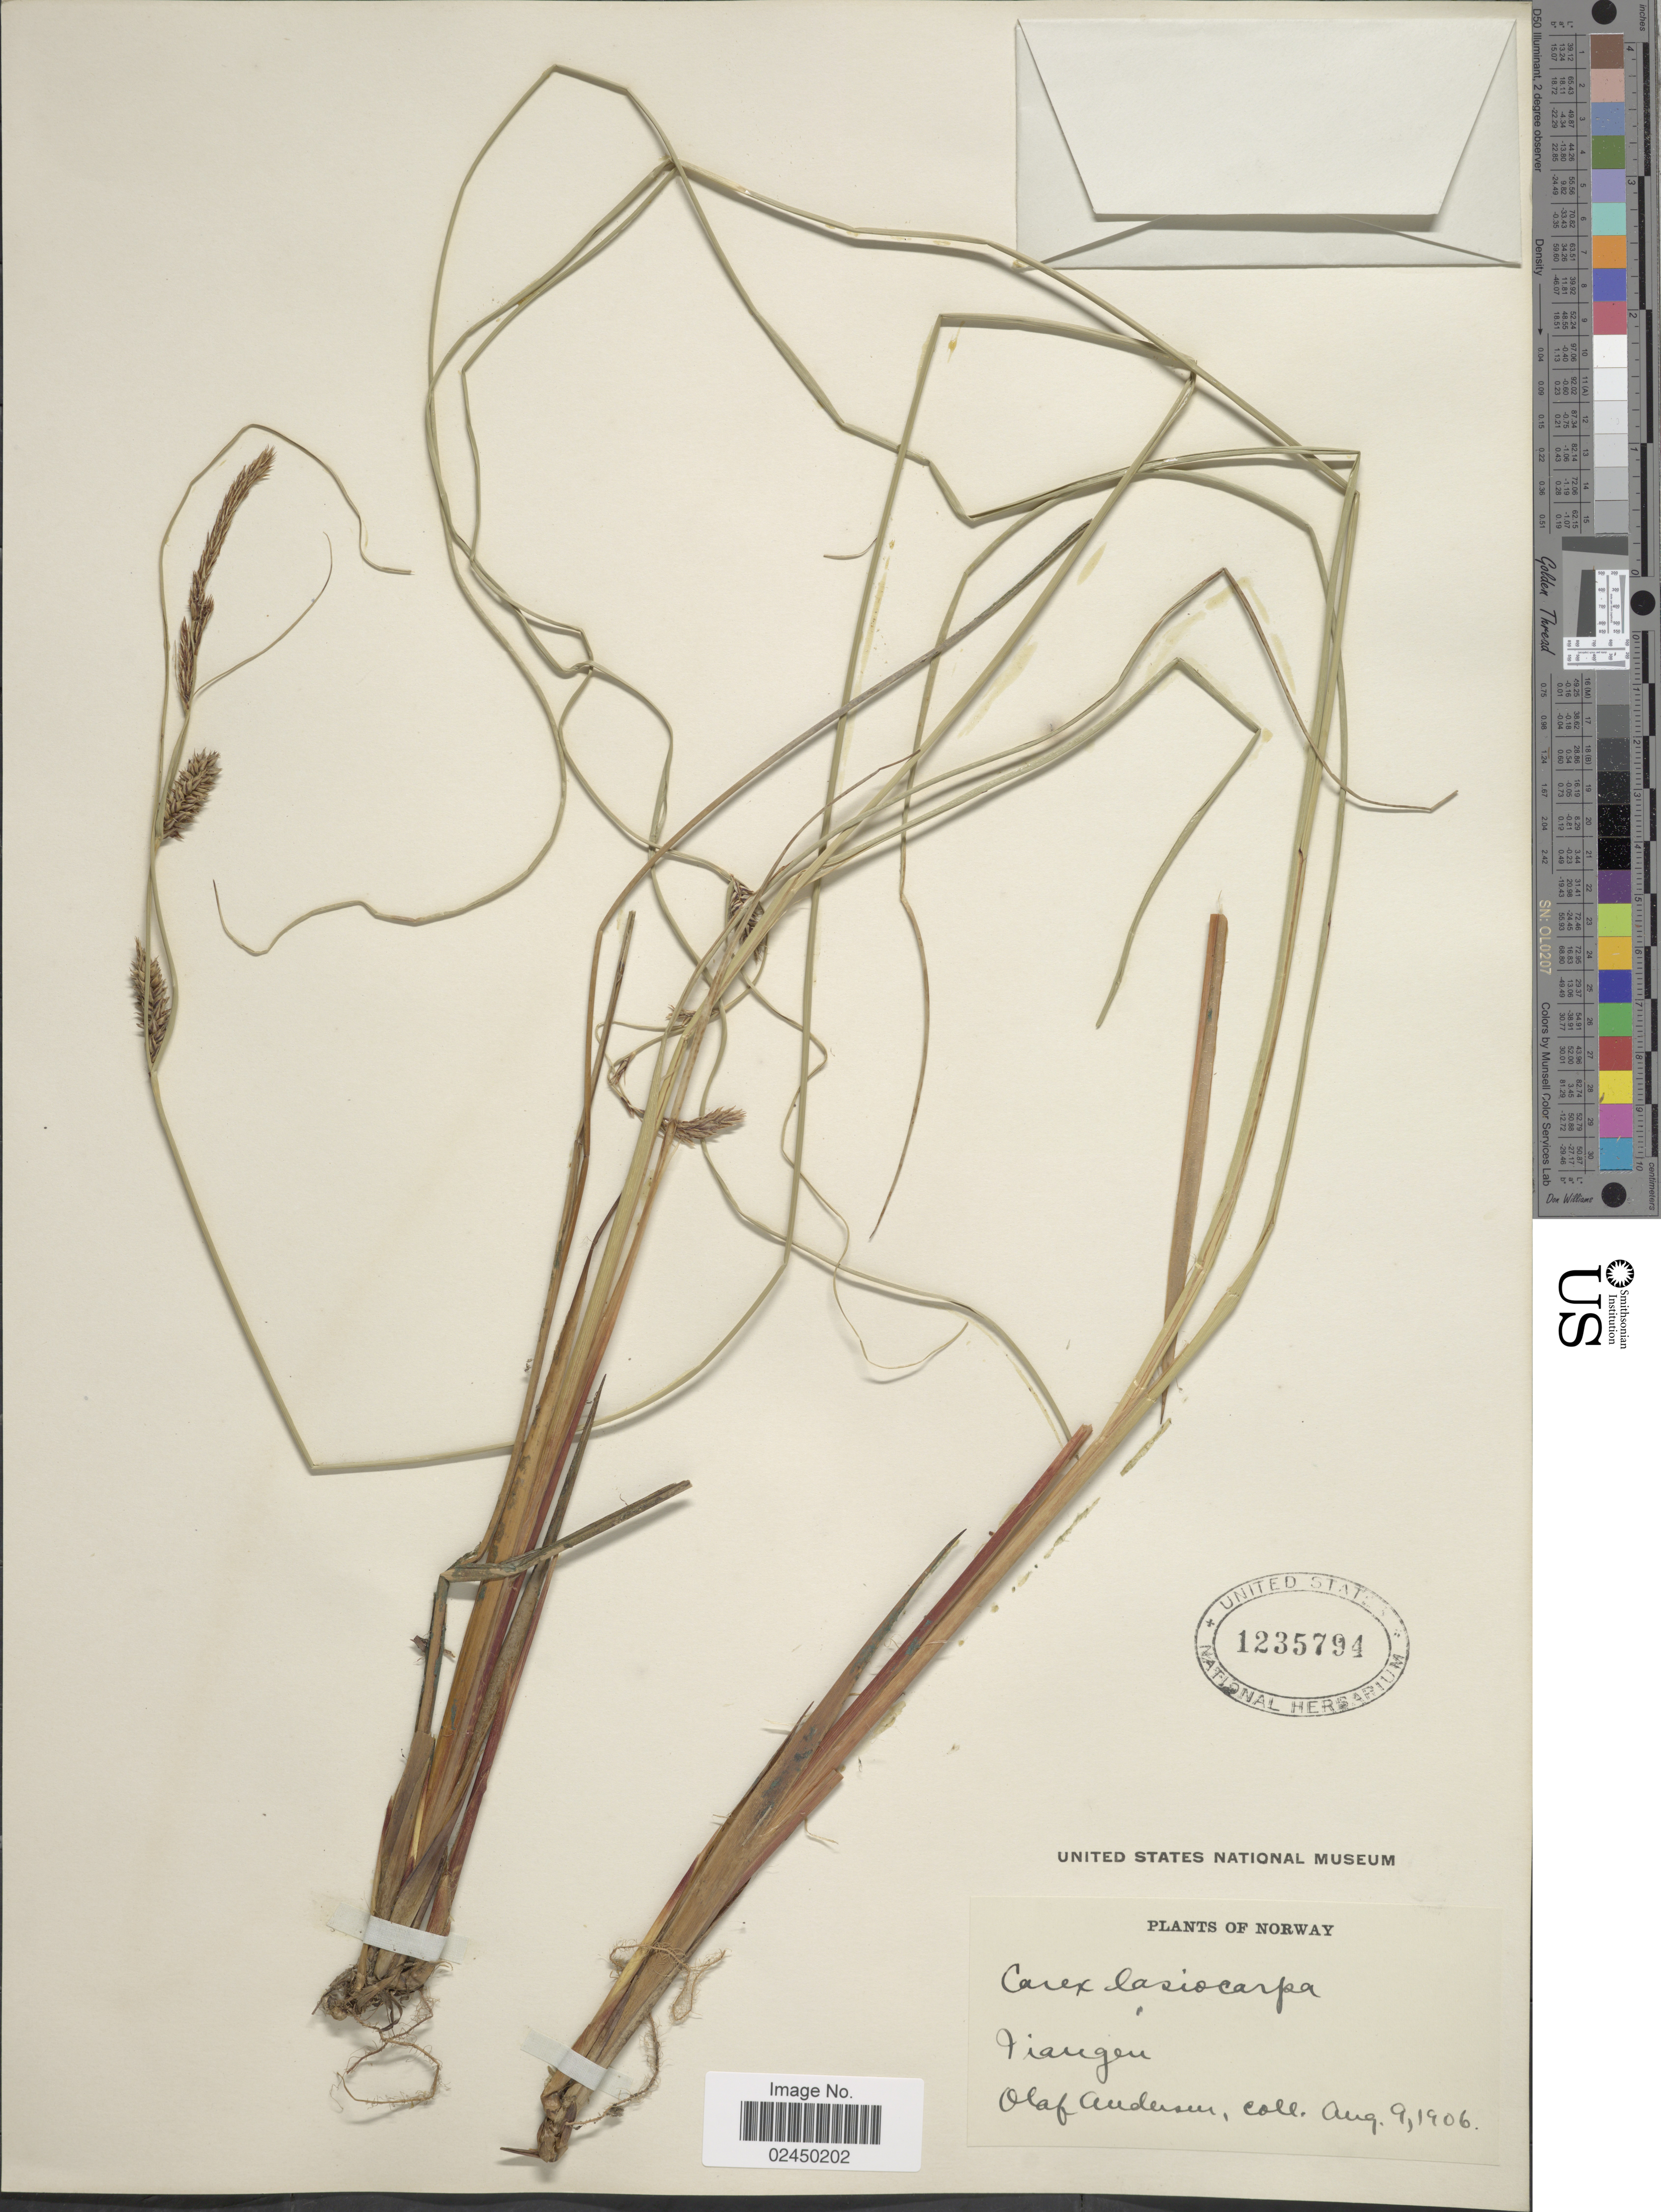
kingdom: Plantae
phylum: Tracheophyta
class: Liliopsida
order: Poales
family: Cyperaceae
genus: Carex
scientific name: Carex lasiocarpa var. lasiocarpa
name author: Ehrh.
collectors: O. Andersen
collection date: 1906-08-09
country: Norway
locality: Jiangen [interpreted]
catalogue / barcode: US 1235794